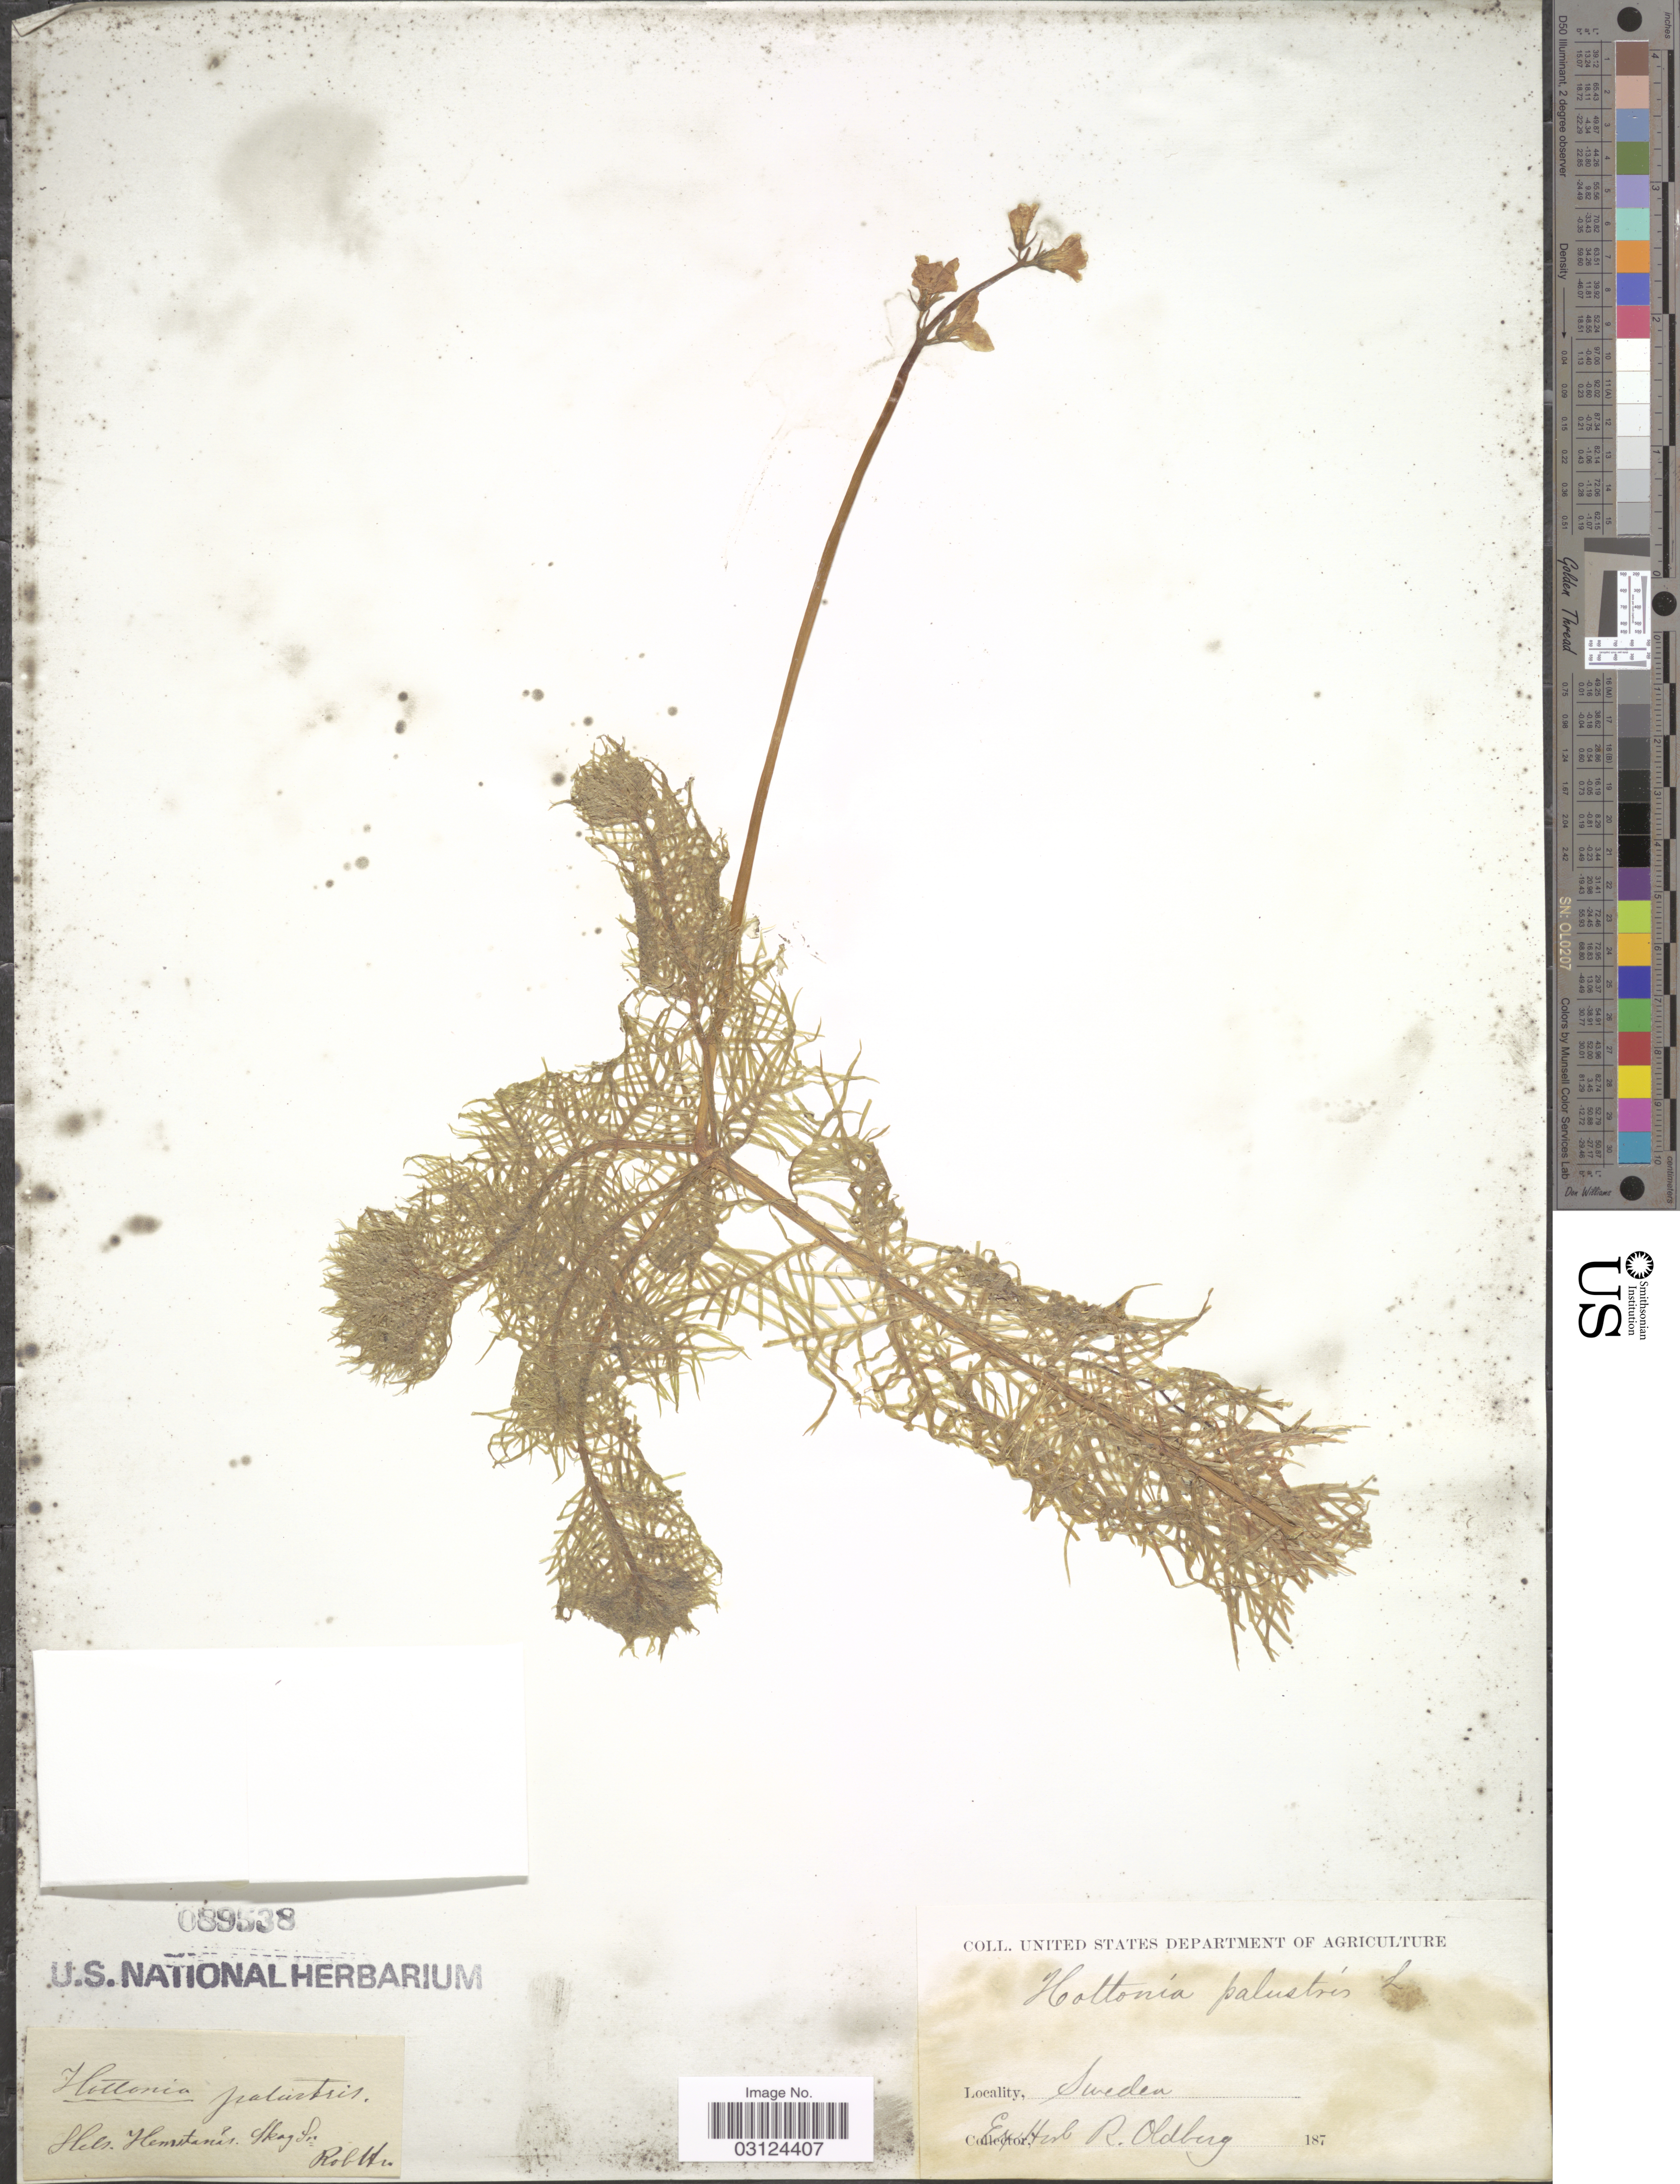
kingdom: Plantae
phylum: Tracheophyta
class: Magnoliopsida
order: Ericales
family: Primulaceae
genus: Hottonia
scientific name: Hottonia palustris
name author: L.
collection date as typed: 187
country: Sweden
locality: Hels. Hemstanäs, Skog sn.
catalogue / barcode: US 89538